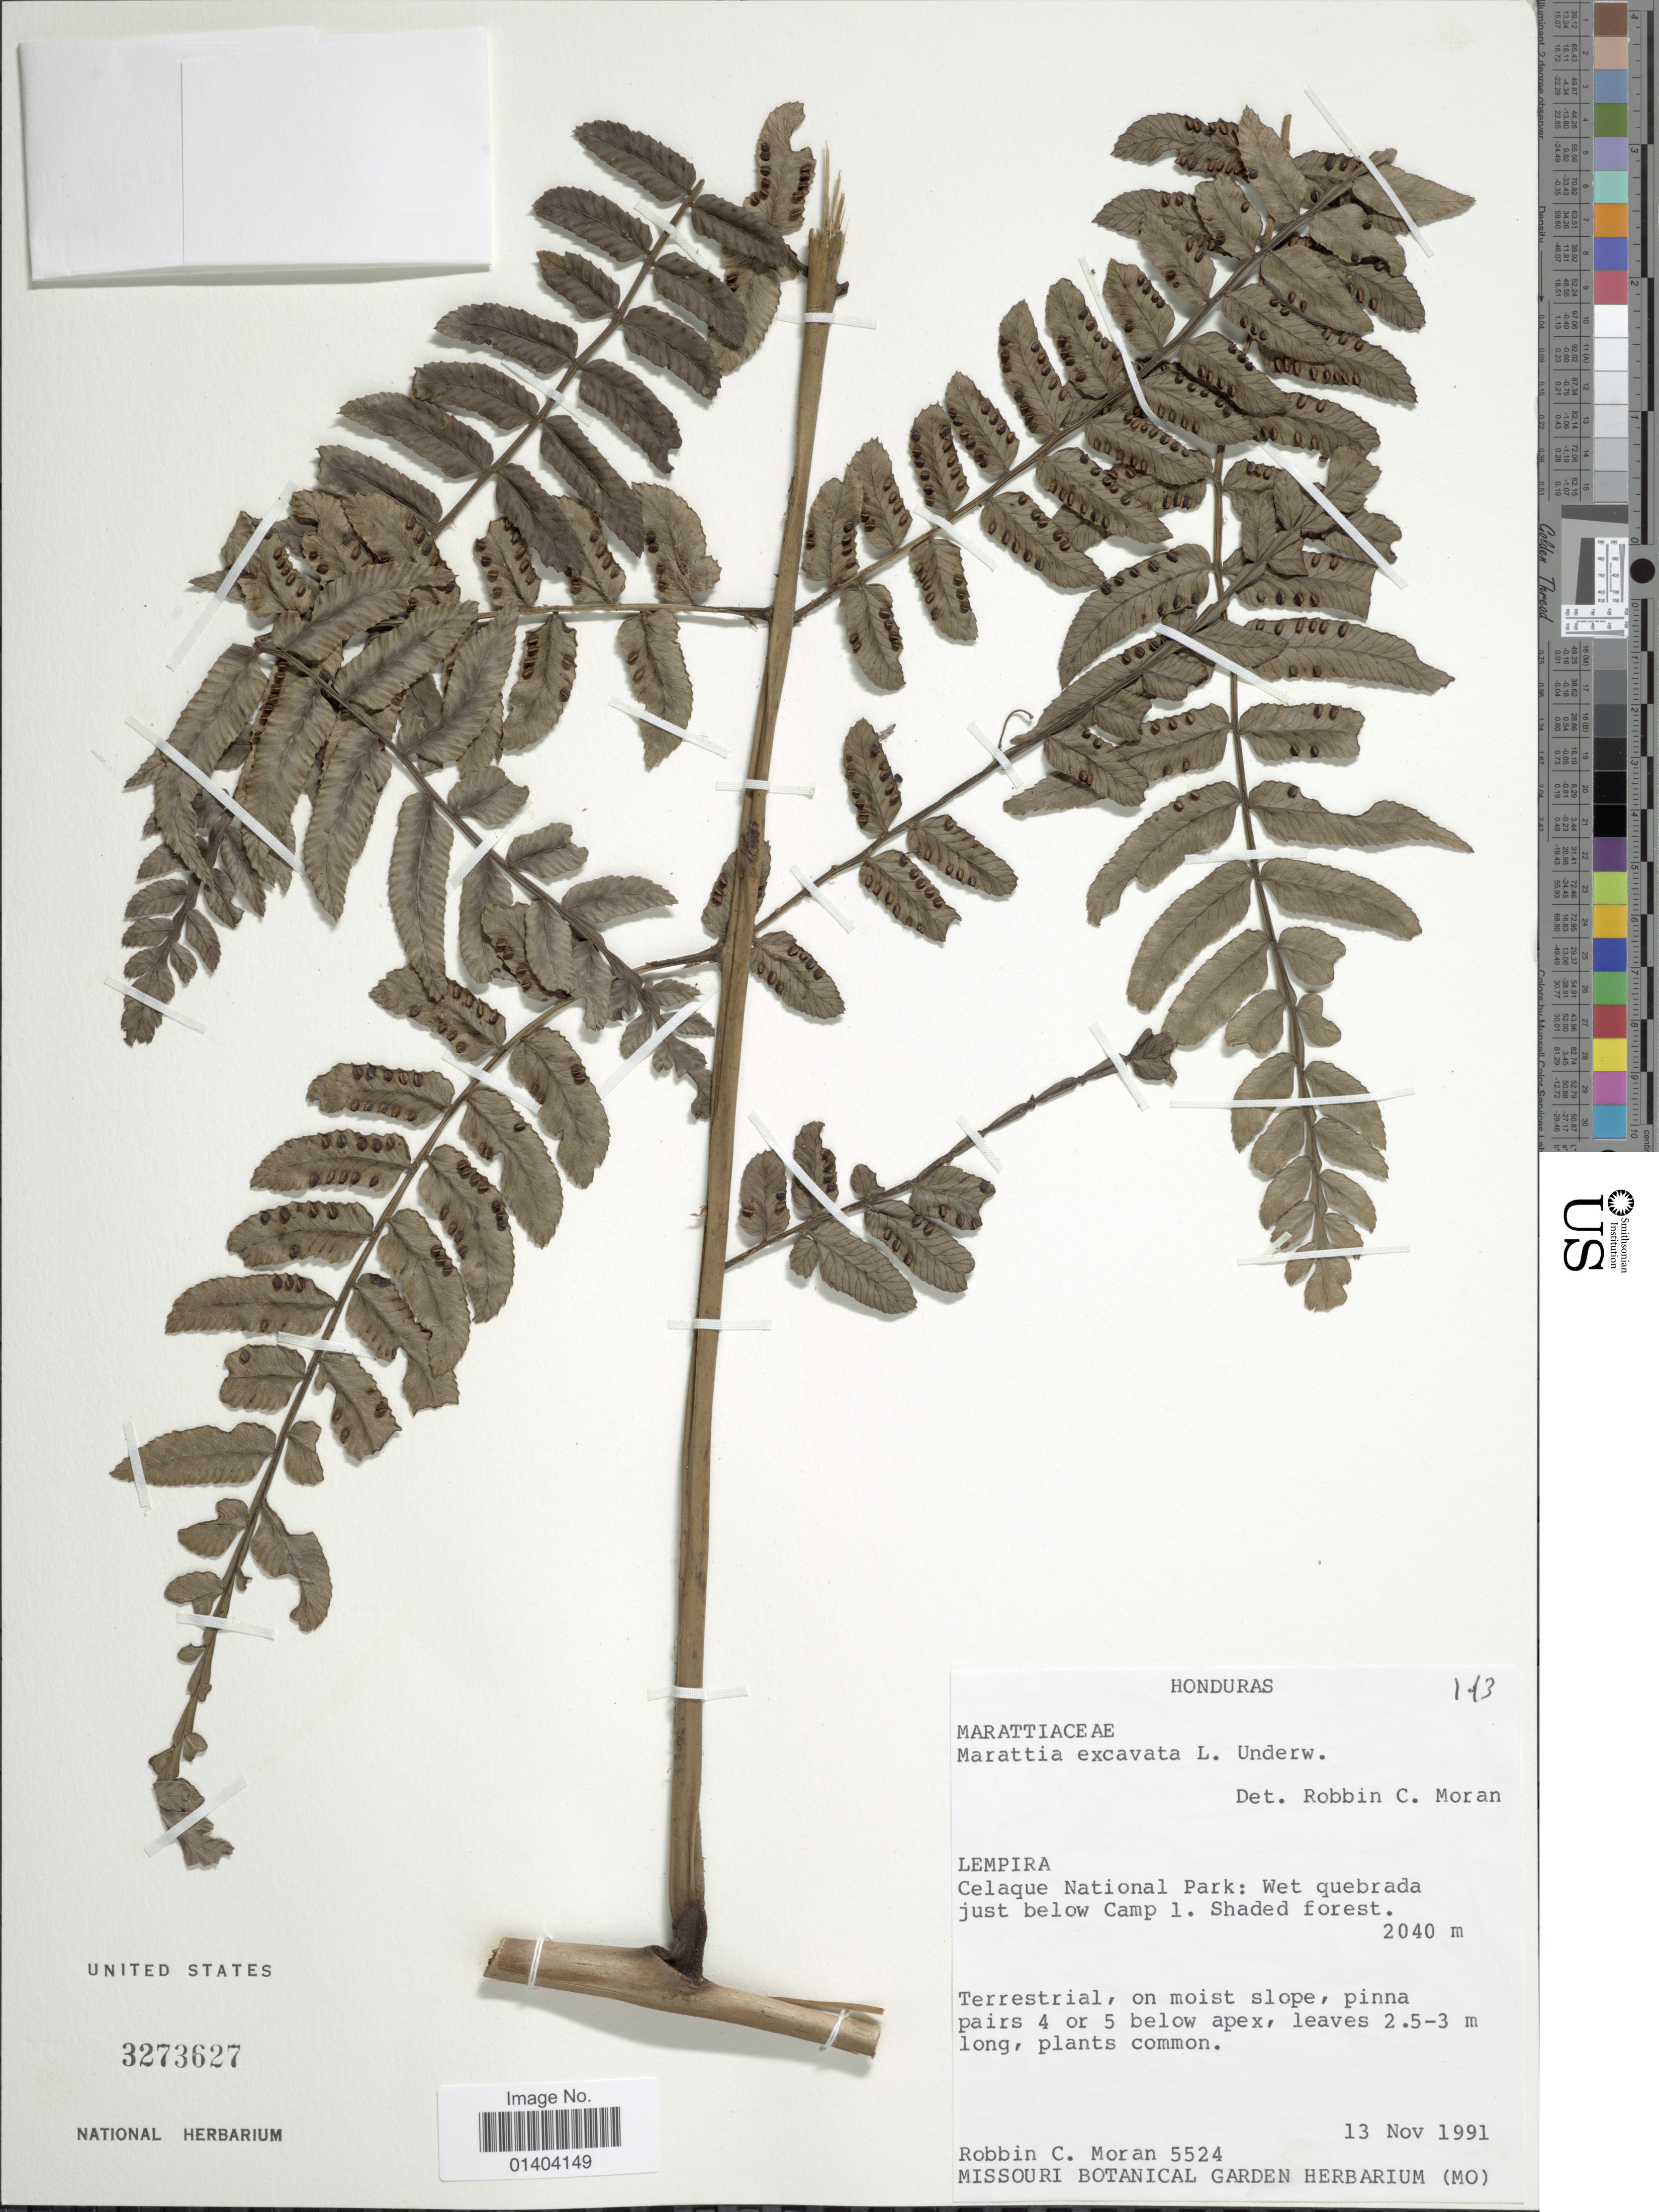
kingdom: Plantae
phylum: Tracheophyta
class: Polypodiopsida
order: Marattiales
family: Marattiaceae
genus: Marattia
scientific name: Marattia excavata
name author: Underw.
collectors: R. C. Moran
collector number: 5524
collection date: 1991-11-13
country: Honduras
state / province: Lempira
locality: Celaque national park: wet quebrada just below Camp 1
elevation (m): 2040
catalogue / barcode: US 3273627